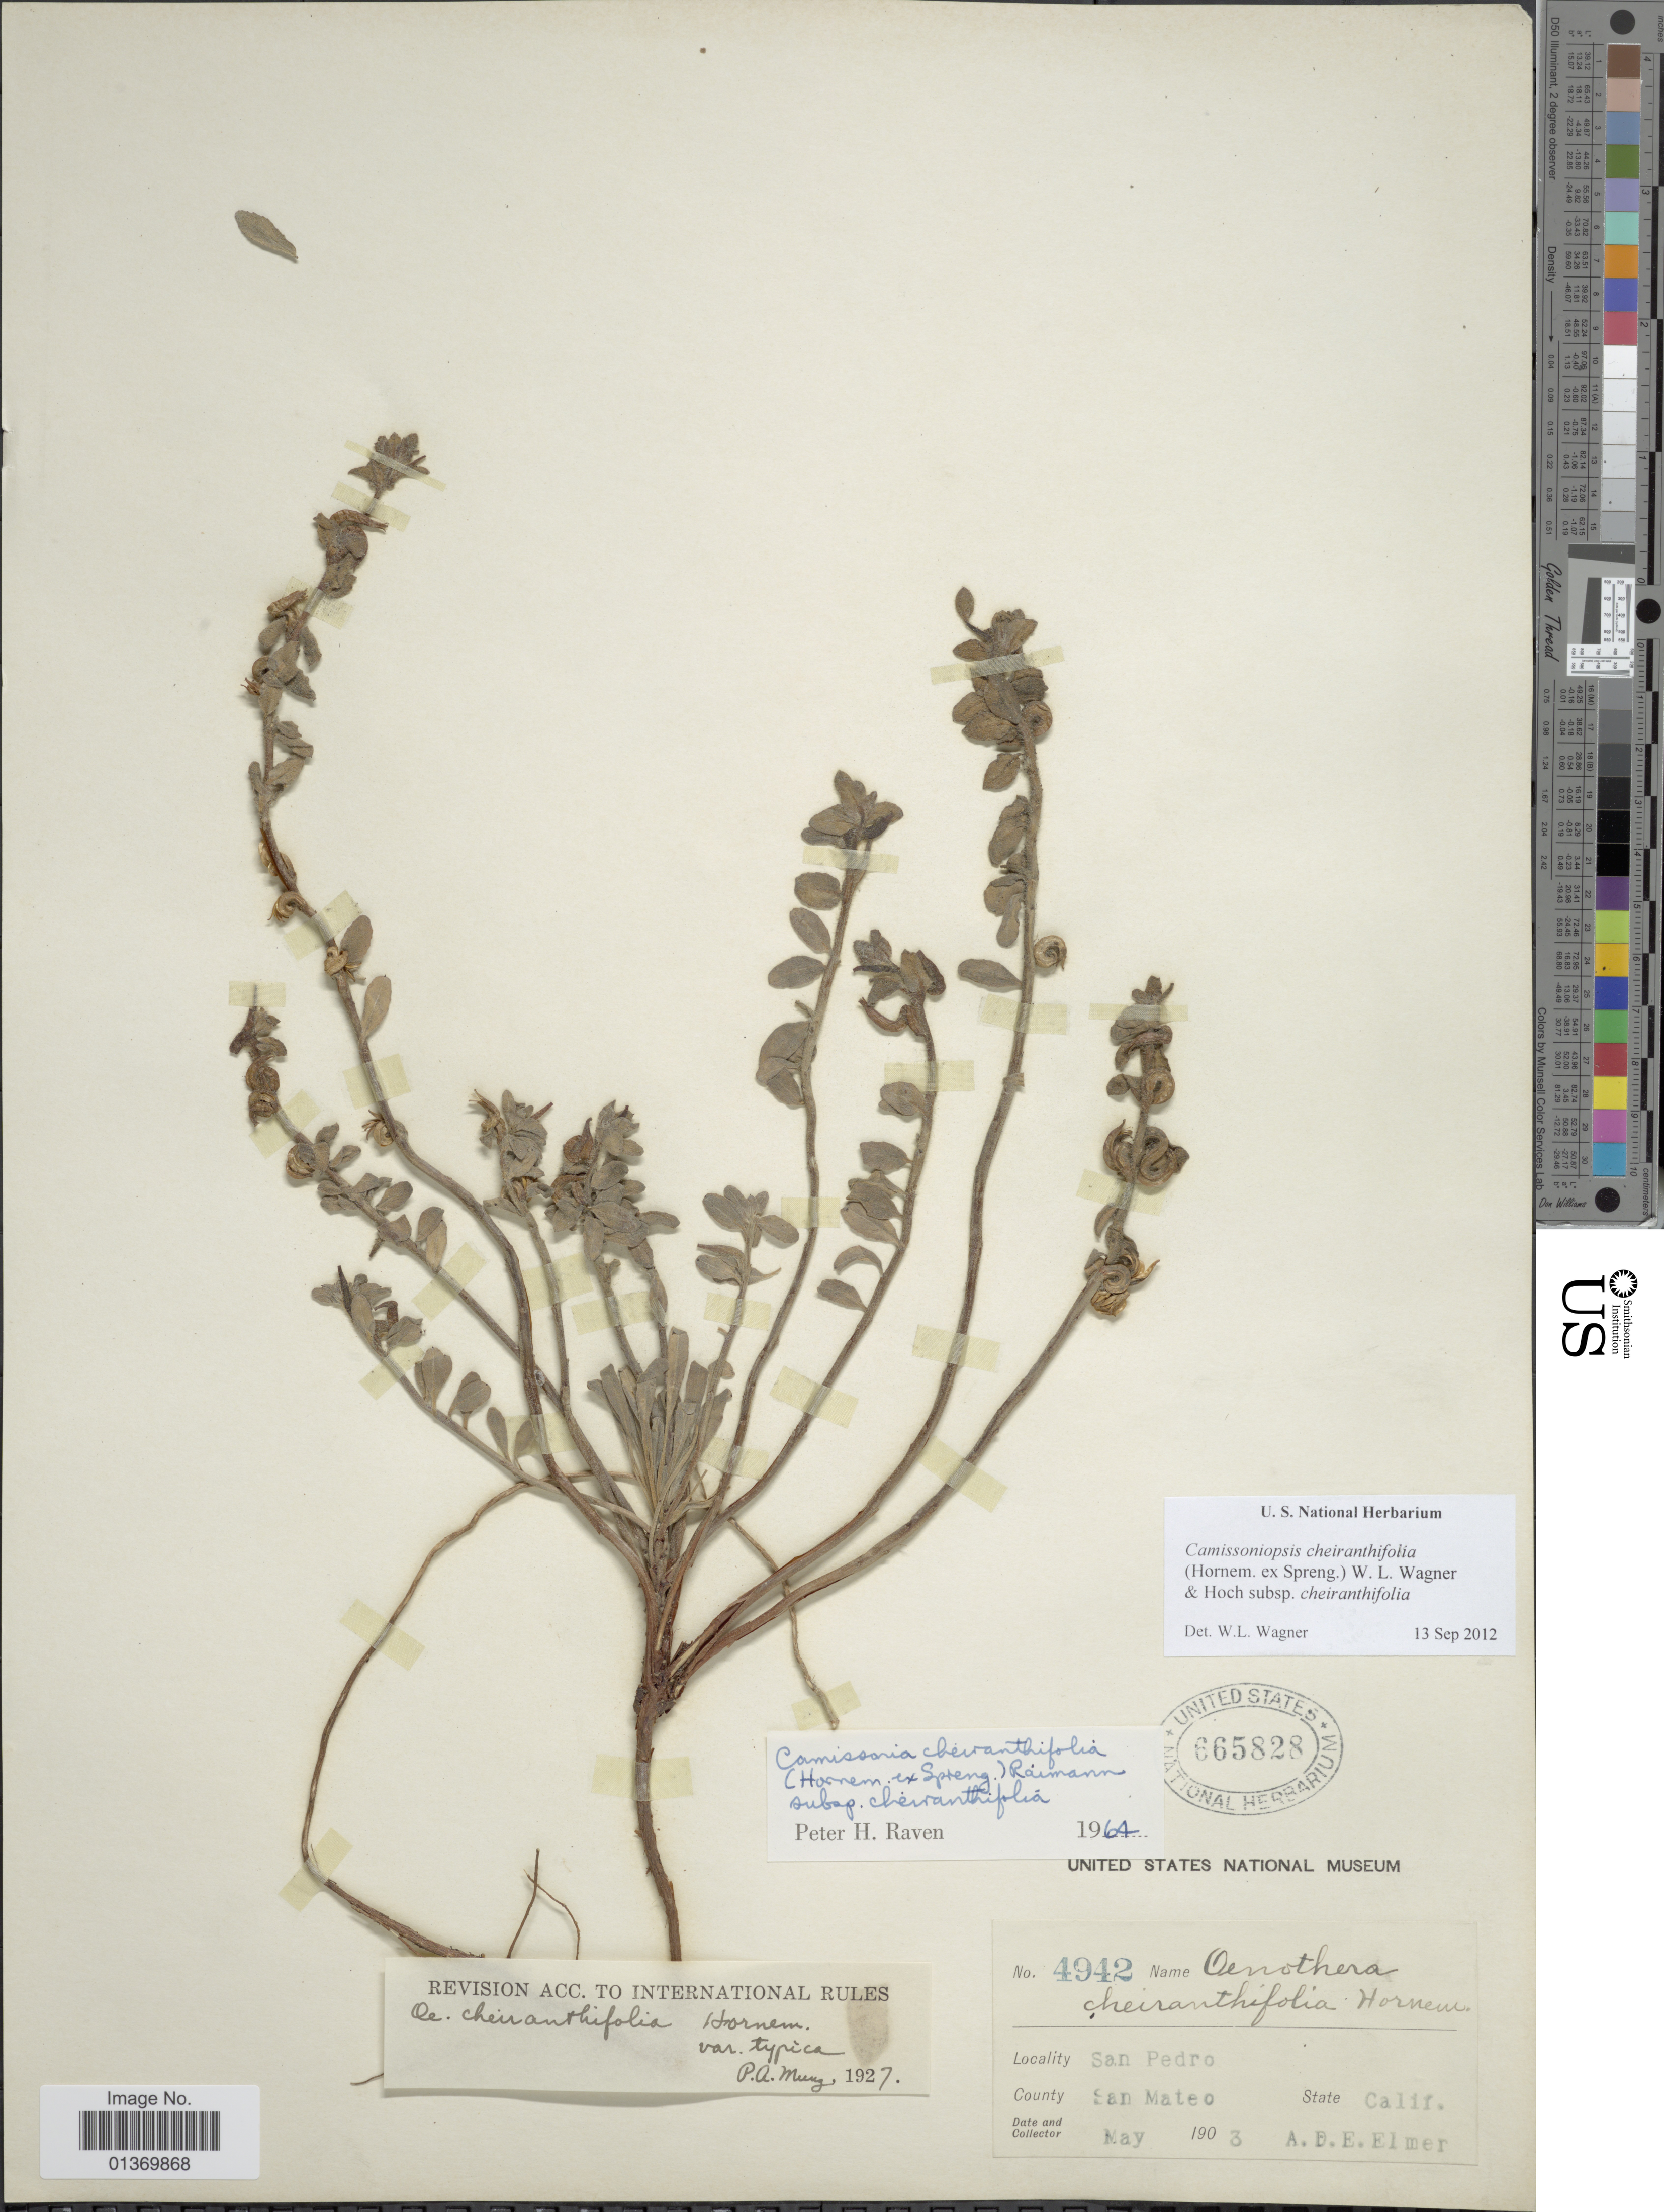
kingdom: Plantae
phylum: Tracheophyta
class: Magnoliopsida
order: Myrtales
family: Onagraceae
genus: Camissoniopsis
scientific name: Camissoniopsis cheiranthifolia subsp. cheiranthifolia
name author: (Hornem. ex Spreng.) W.L. Wagner & Hoch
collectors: A. D. E. Elmer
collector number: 4942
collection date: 1903-05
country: United States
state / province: California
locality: San Pedro, San Mateo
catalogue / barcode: US 665828